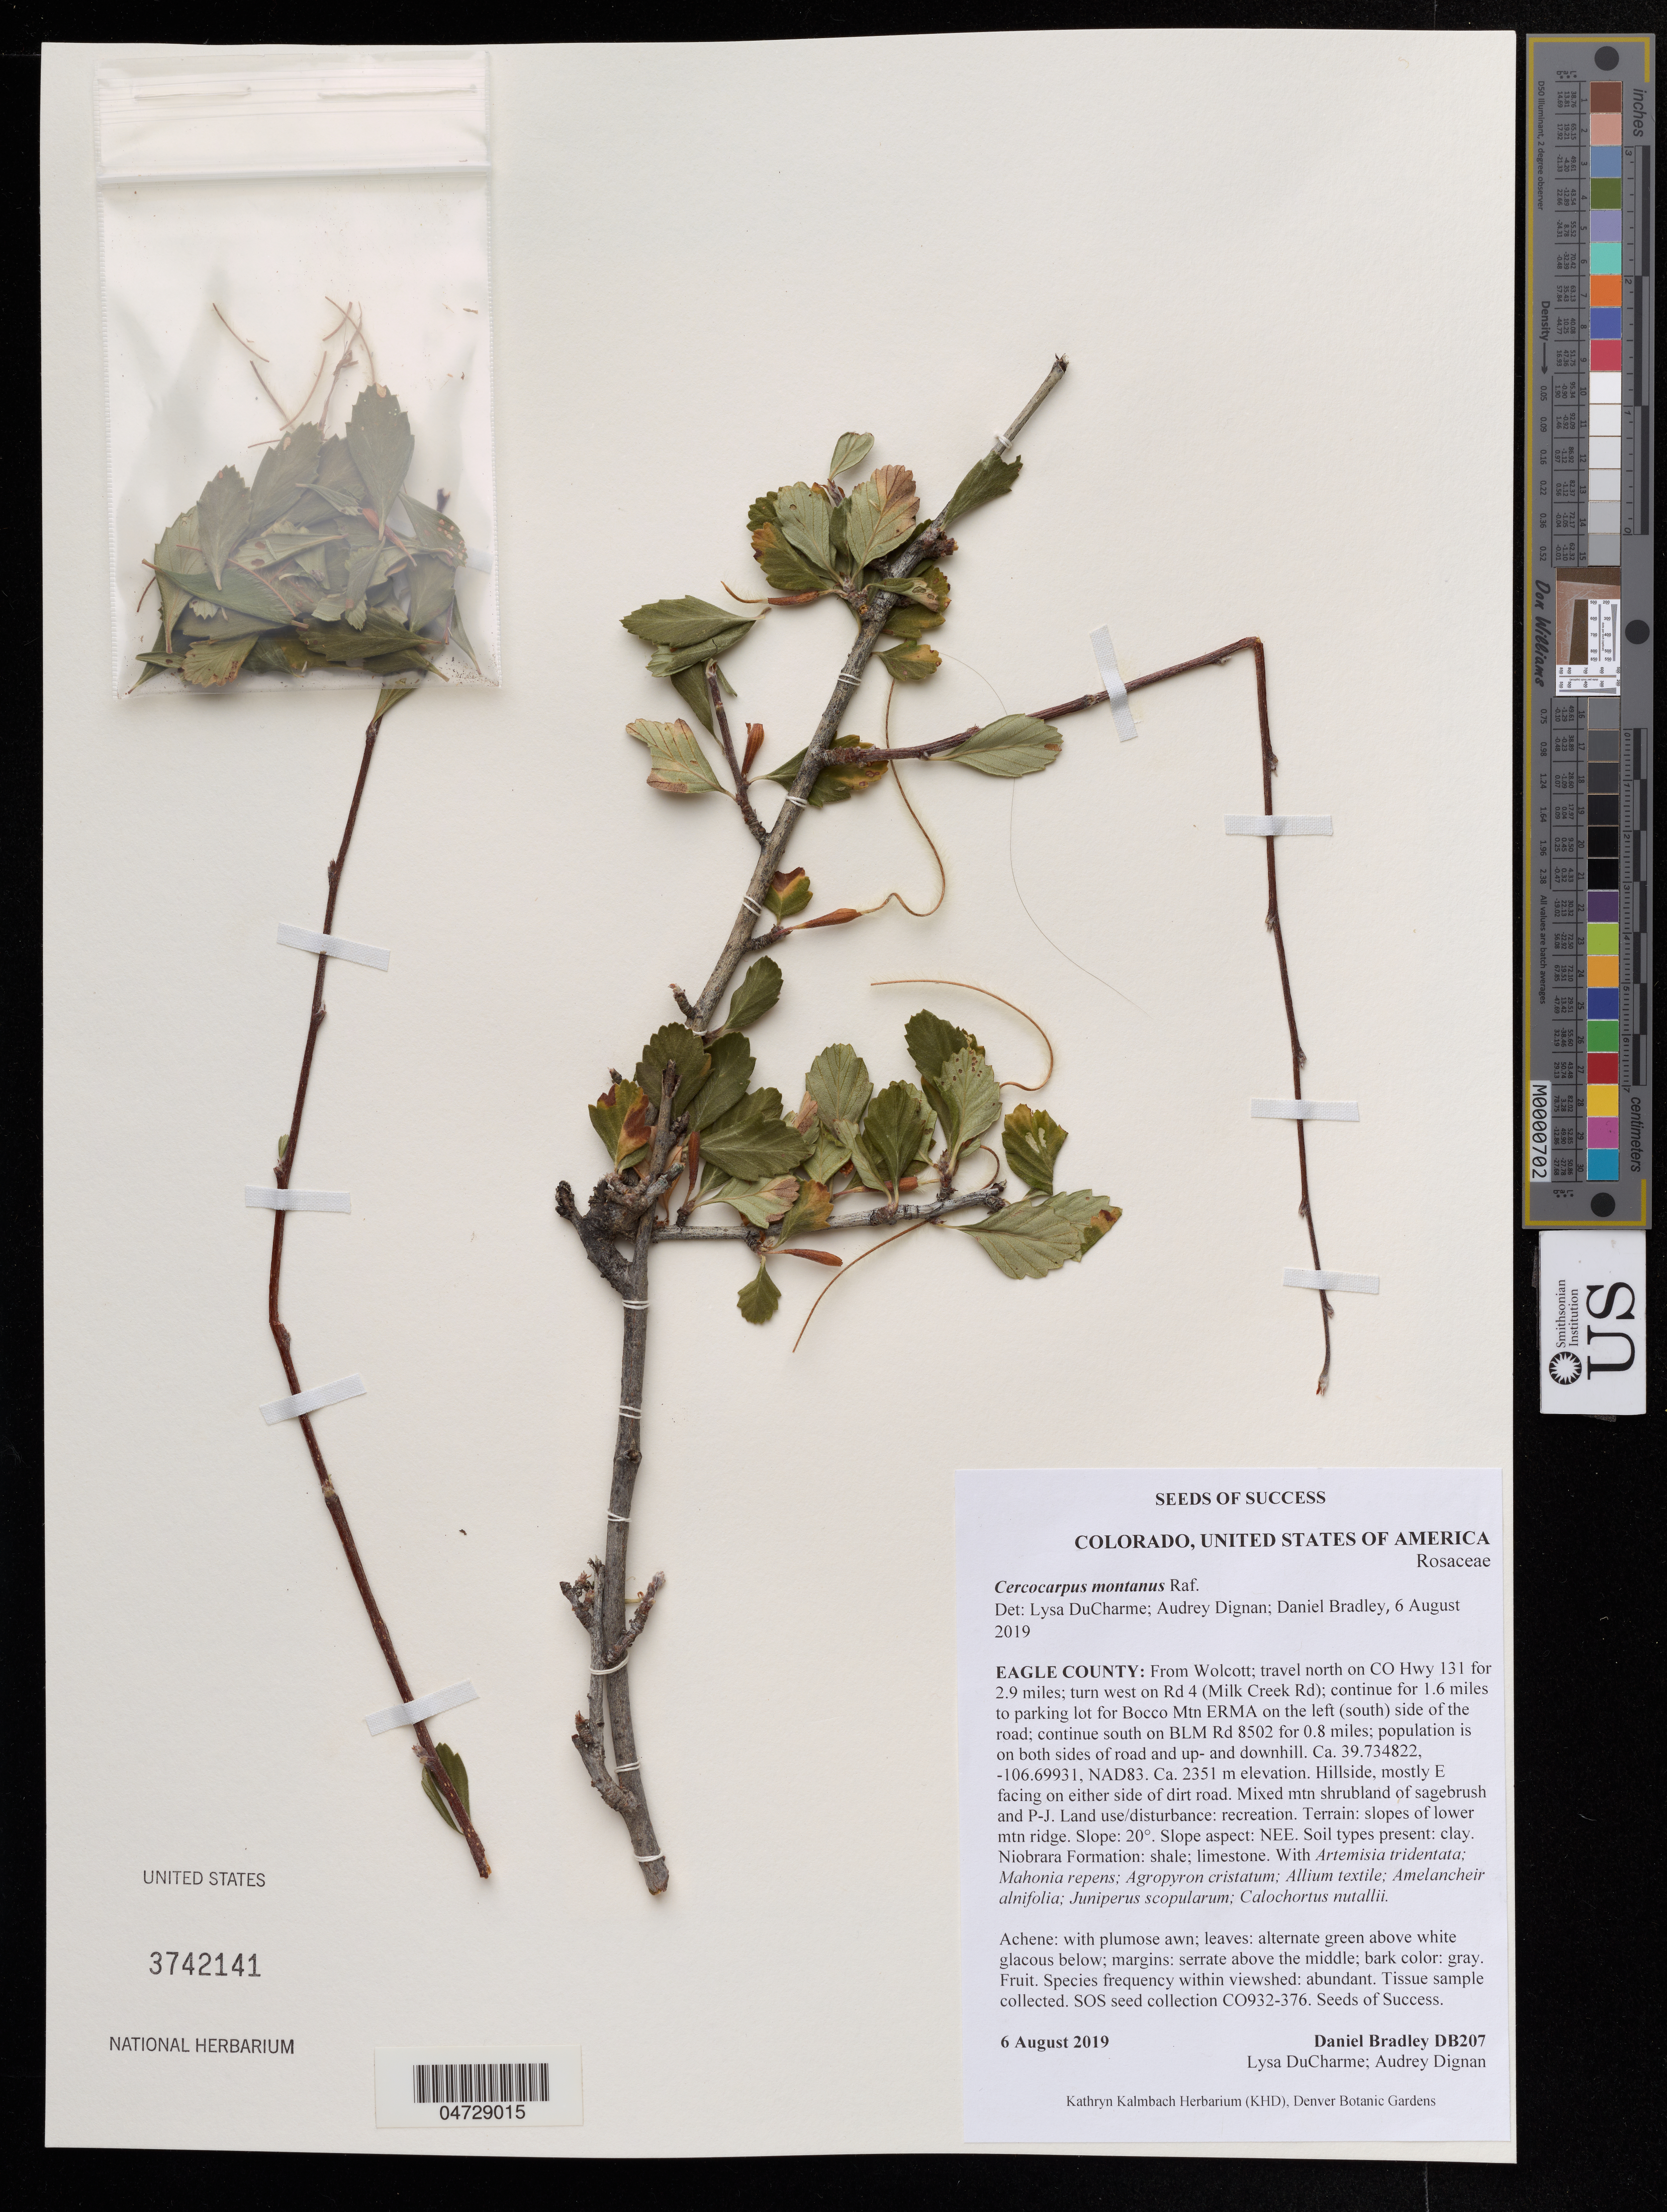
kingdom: Plantae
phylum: Tracheophyta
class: Magnoliopsida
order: Rosales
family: Rosaceae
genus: Cercocarpus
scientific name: Cercocarpus montanus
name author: Raf.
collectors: D. Bradley, L. DuCharme & A. Dignan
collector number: DB207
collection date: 2019-08-06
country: United States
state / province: Colorado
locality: Eagle County: From Wolcott; travel north on CO Hwy 131 for 2.9 miles; turn west on Rd 4 (Milk Creek Rd); continue for 1.6 miles to parking lot for Bocco Mtn ERMA on the left (south) side of the road; continue south on BLM Rd 8502 for 0.8 miles.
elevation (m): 2351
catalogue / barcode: US 3742141